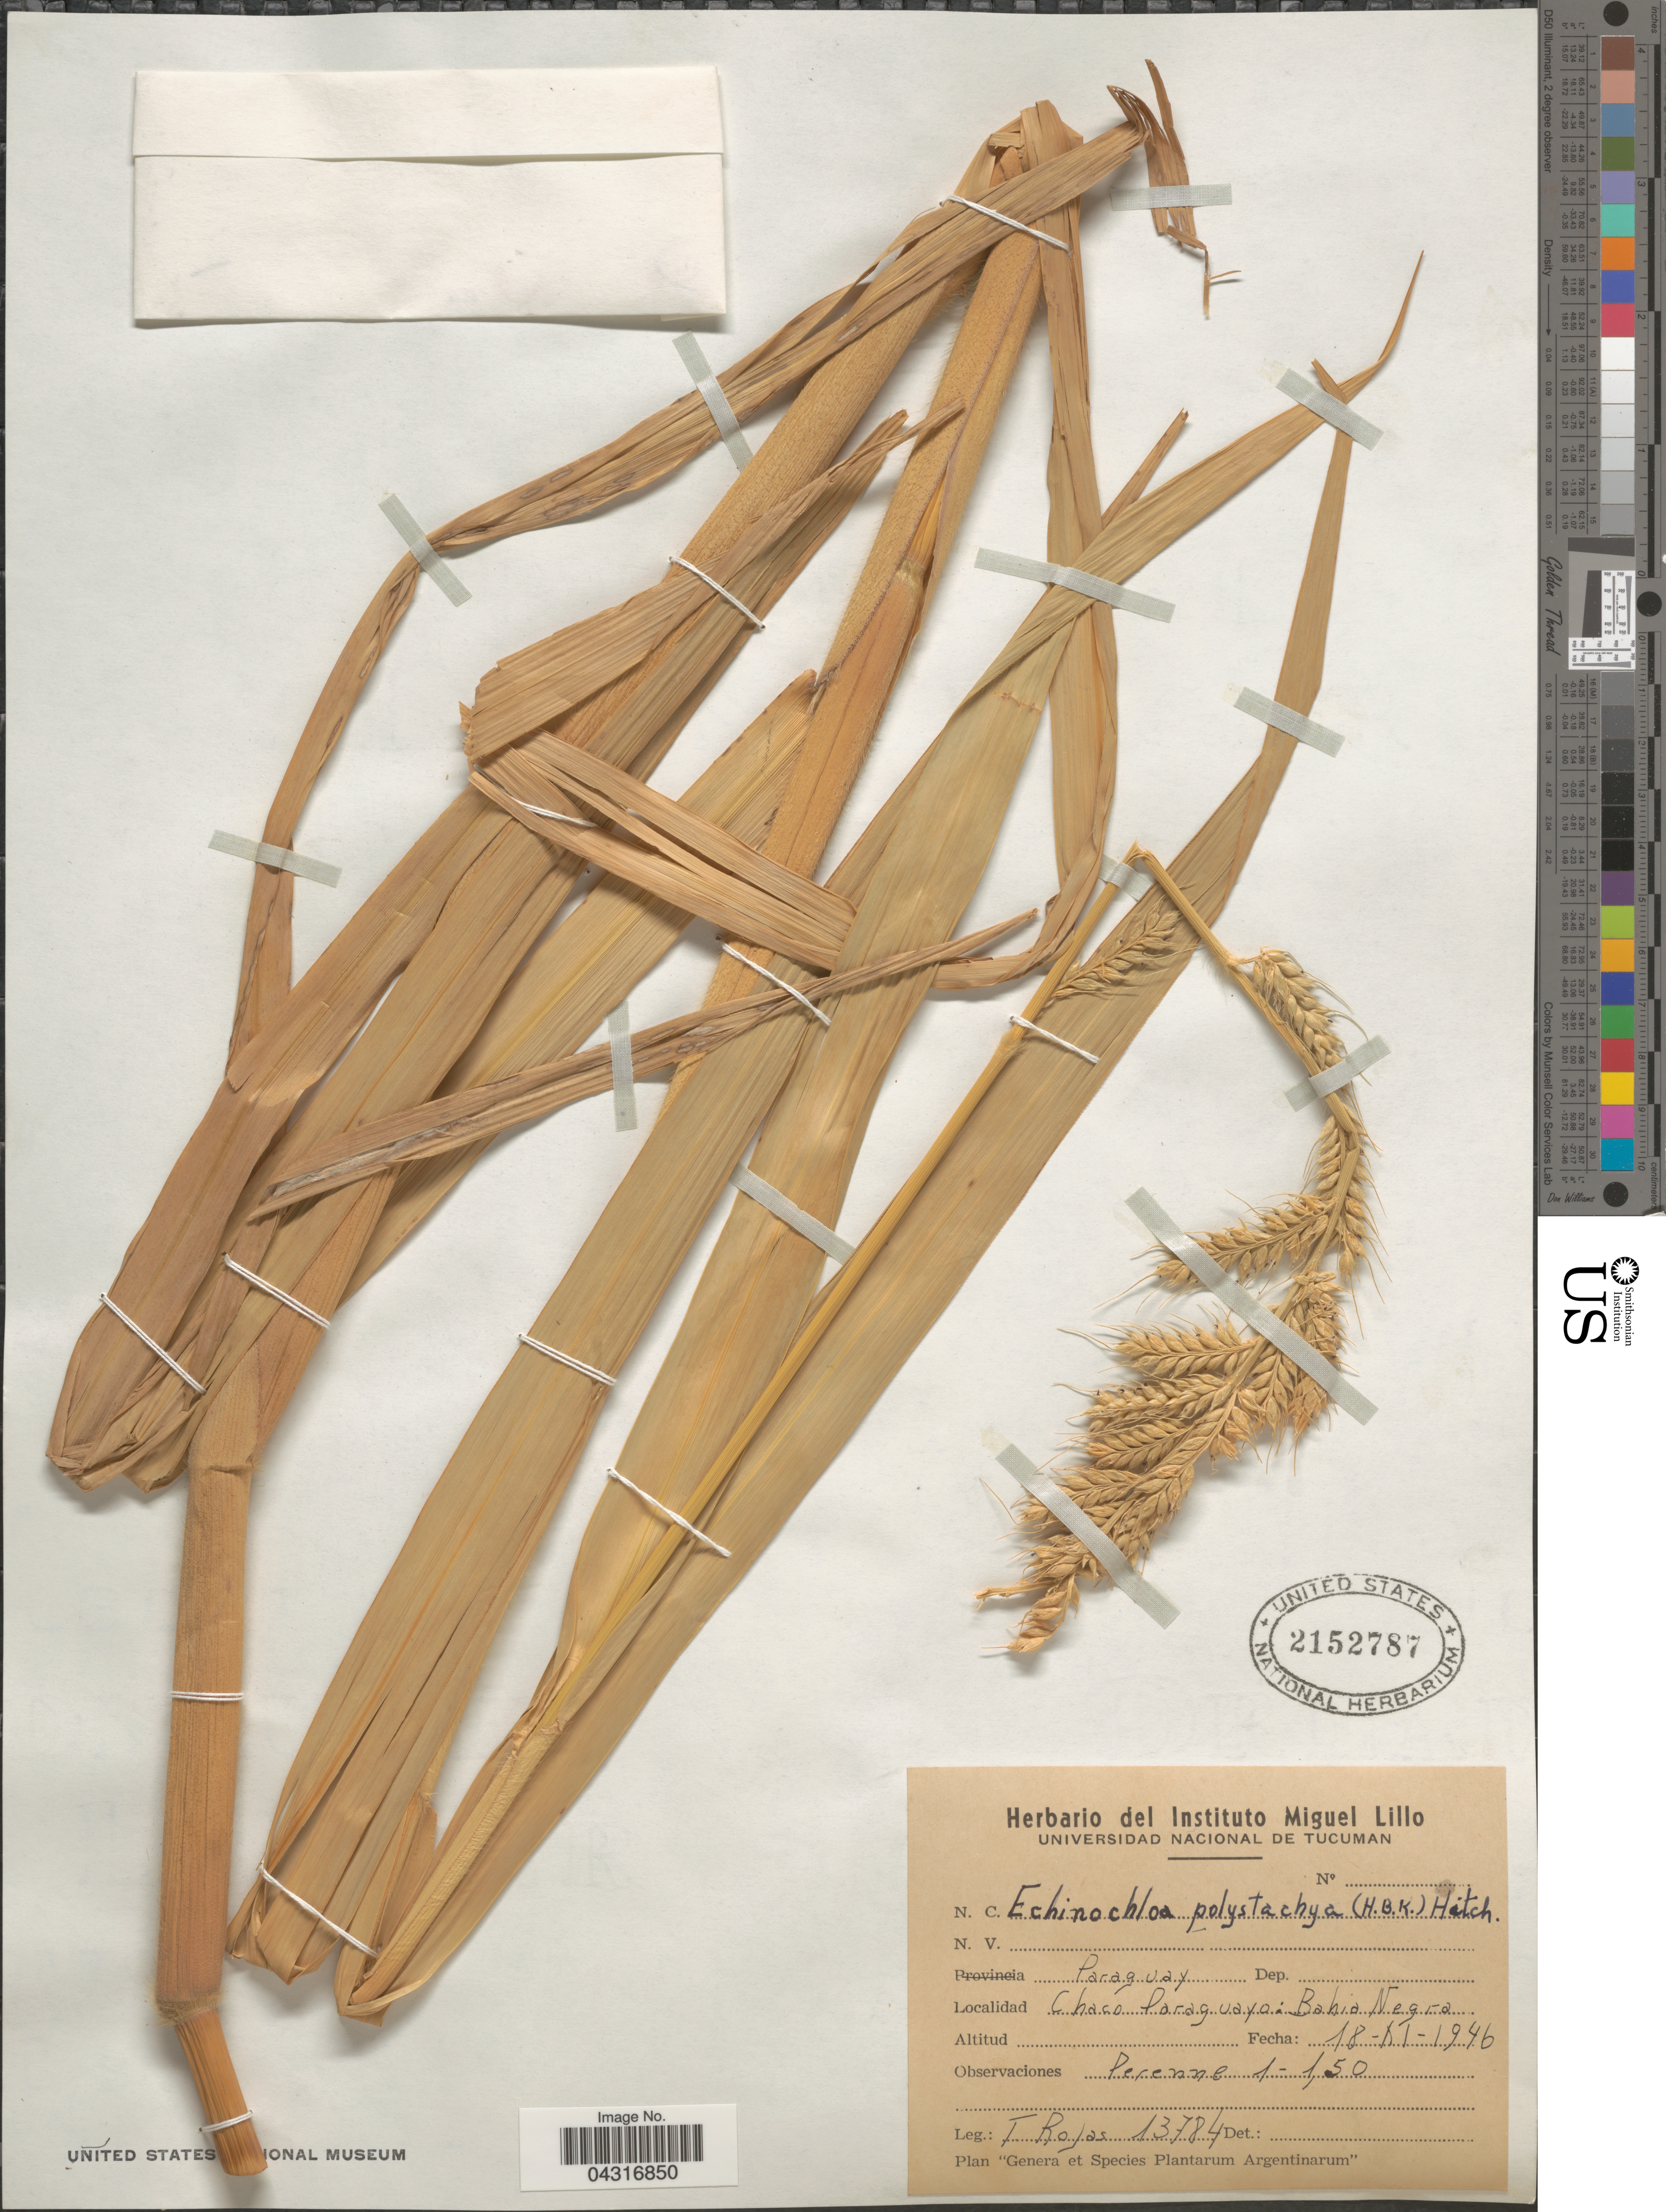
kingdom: Plantae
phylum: Tracheophyta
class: Liliopsida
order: Poales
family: Poaceae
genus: Echinochloa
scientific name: Echinochloa polystachya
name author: (Kunth) Hitchc.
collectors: T. Rojas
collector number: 13784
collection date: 1946-11-18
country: Paraguay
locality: Chacó Paraguayo: Bahia Negra.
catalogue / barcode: US 2152787